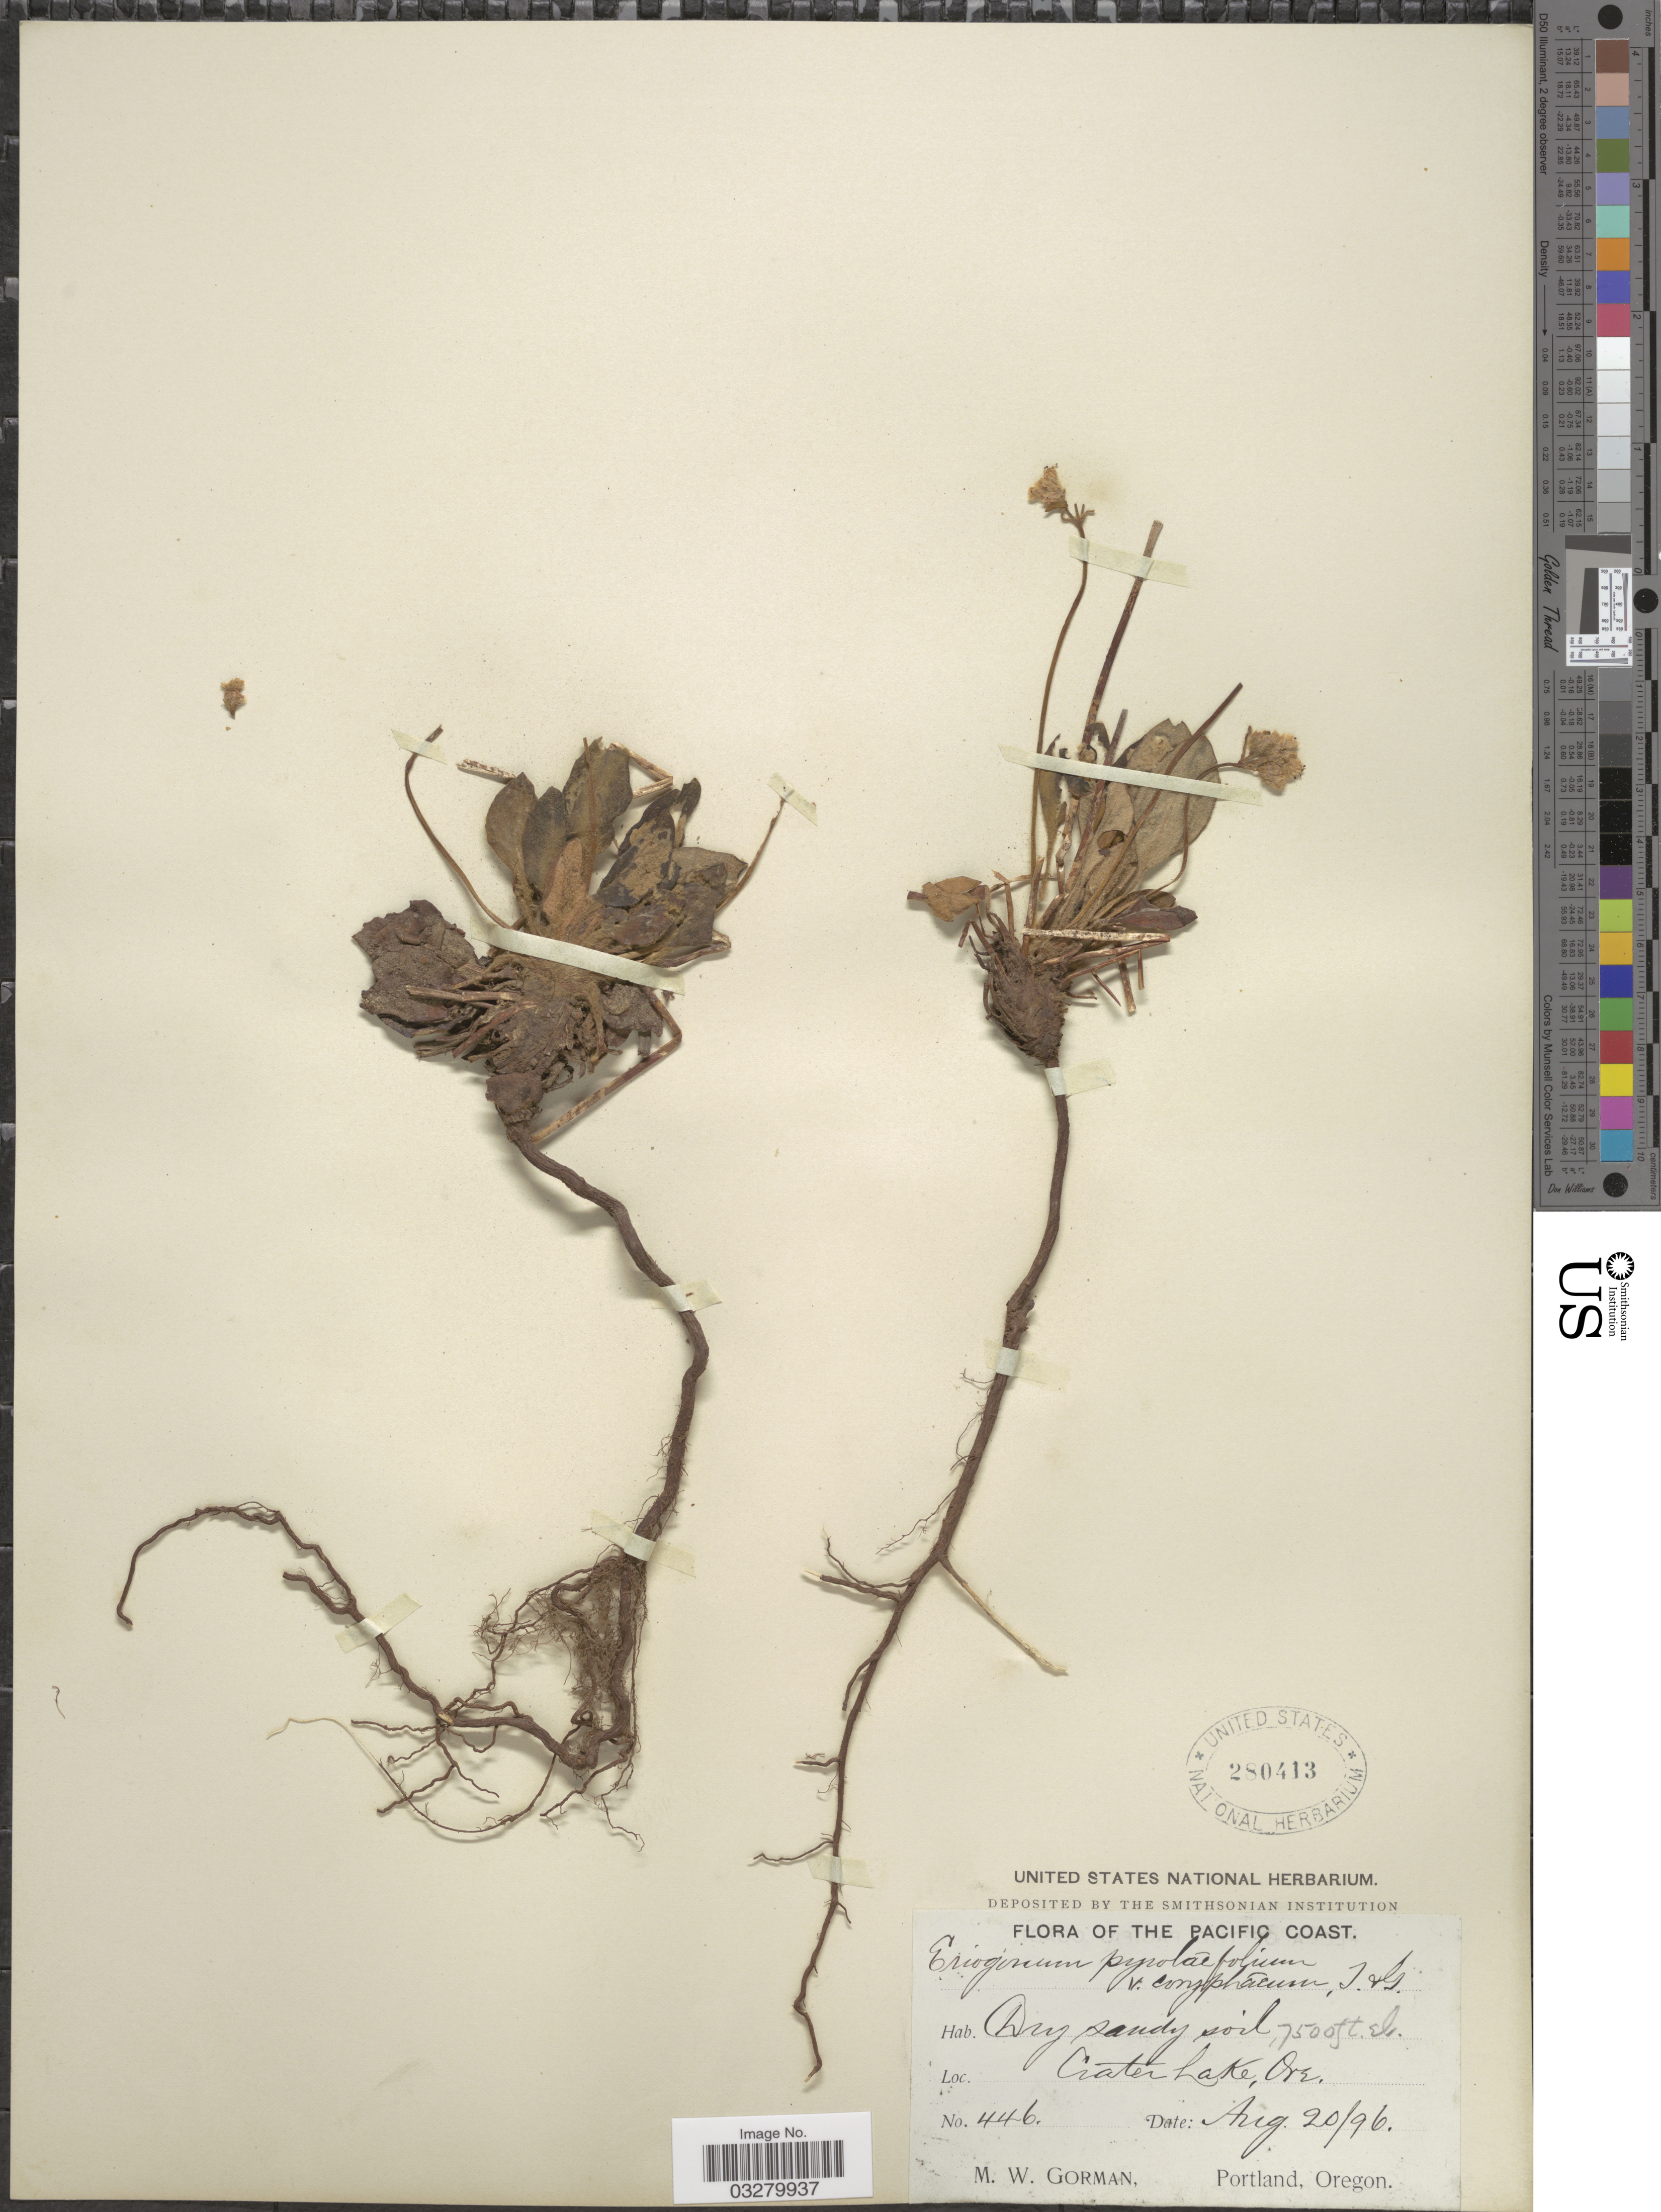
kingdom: Plantae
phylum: Tracheophyta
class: Magnoliopsida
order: Caryophyllales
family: Polygonaceae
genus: Eriogonum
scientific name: Eriogonum pyrolifolium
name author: Hook.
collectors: M. W. Gorman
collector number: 446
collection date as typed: Transcribed d/m/y: 20/8/96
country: United States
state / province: Oregon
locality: The Pacific Coast. Crater Lake.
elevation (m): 2286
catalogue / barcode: US 280413